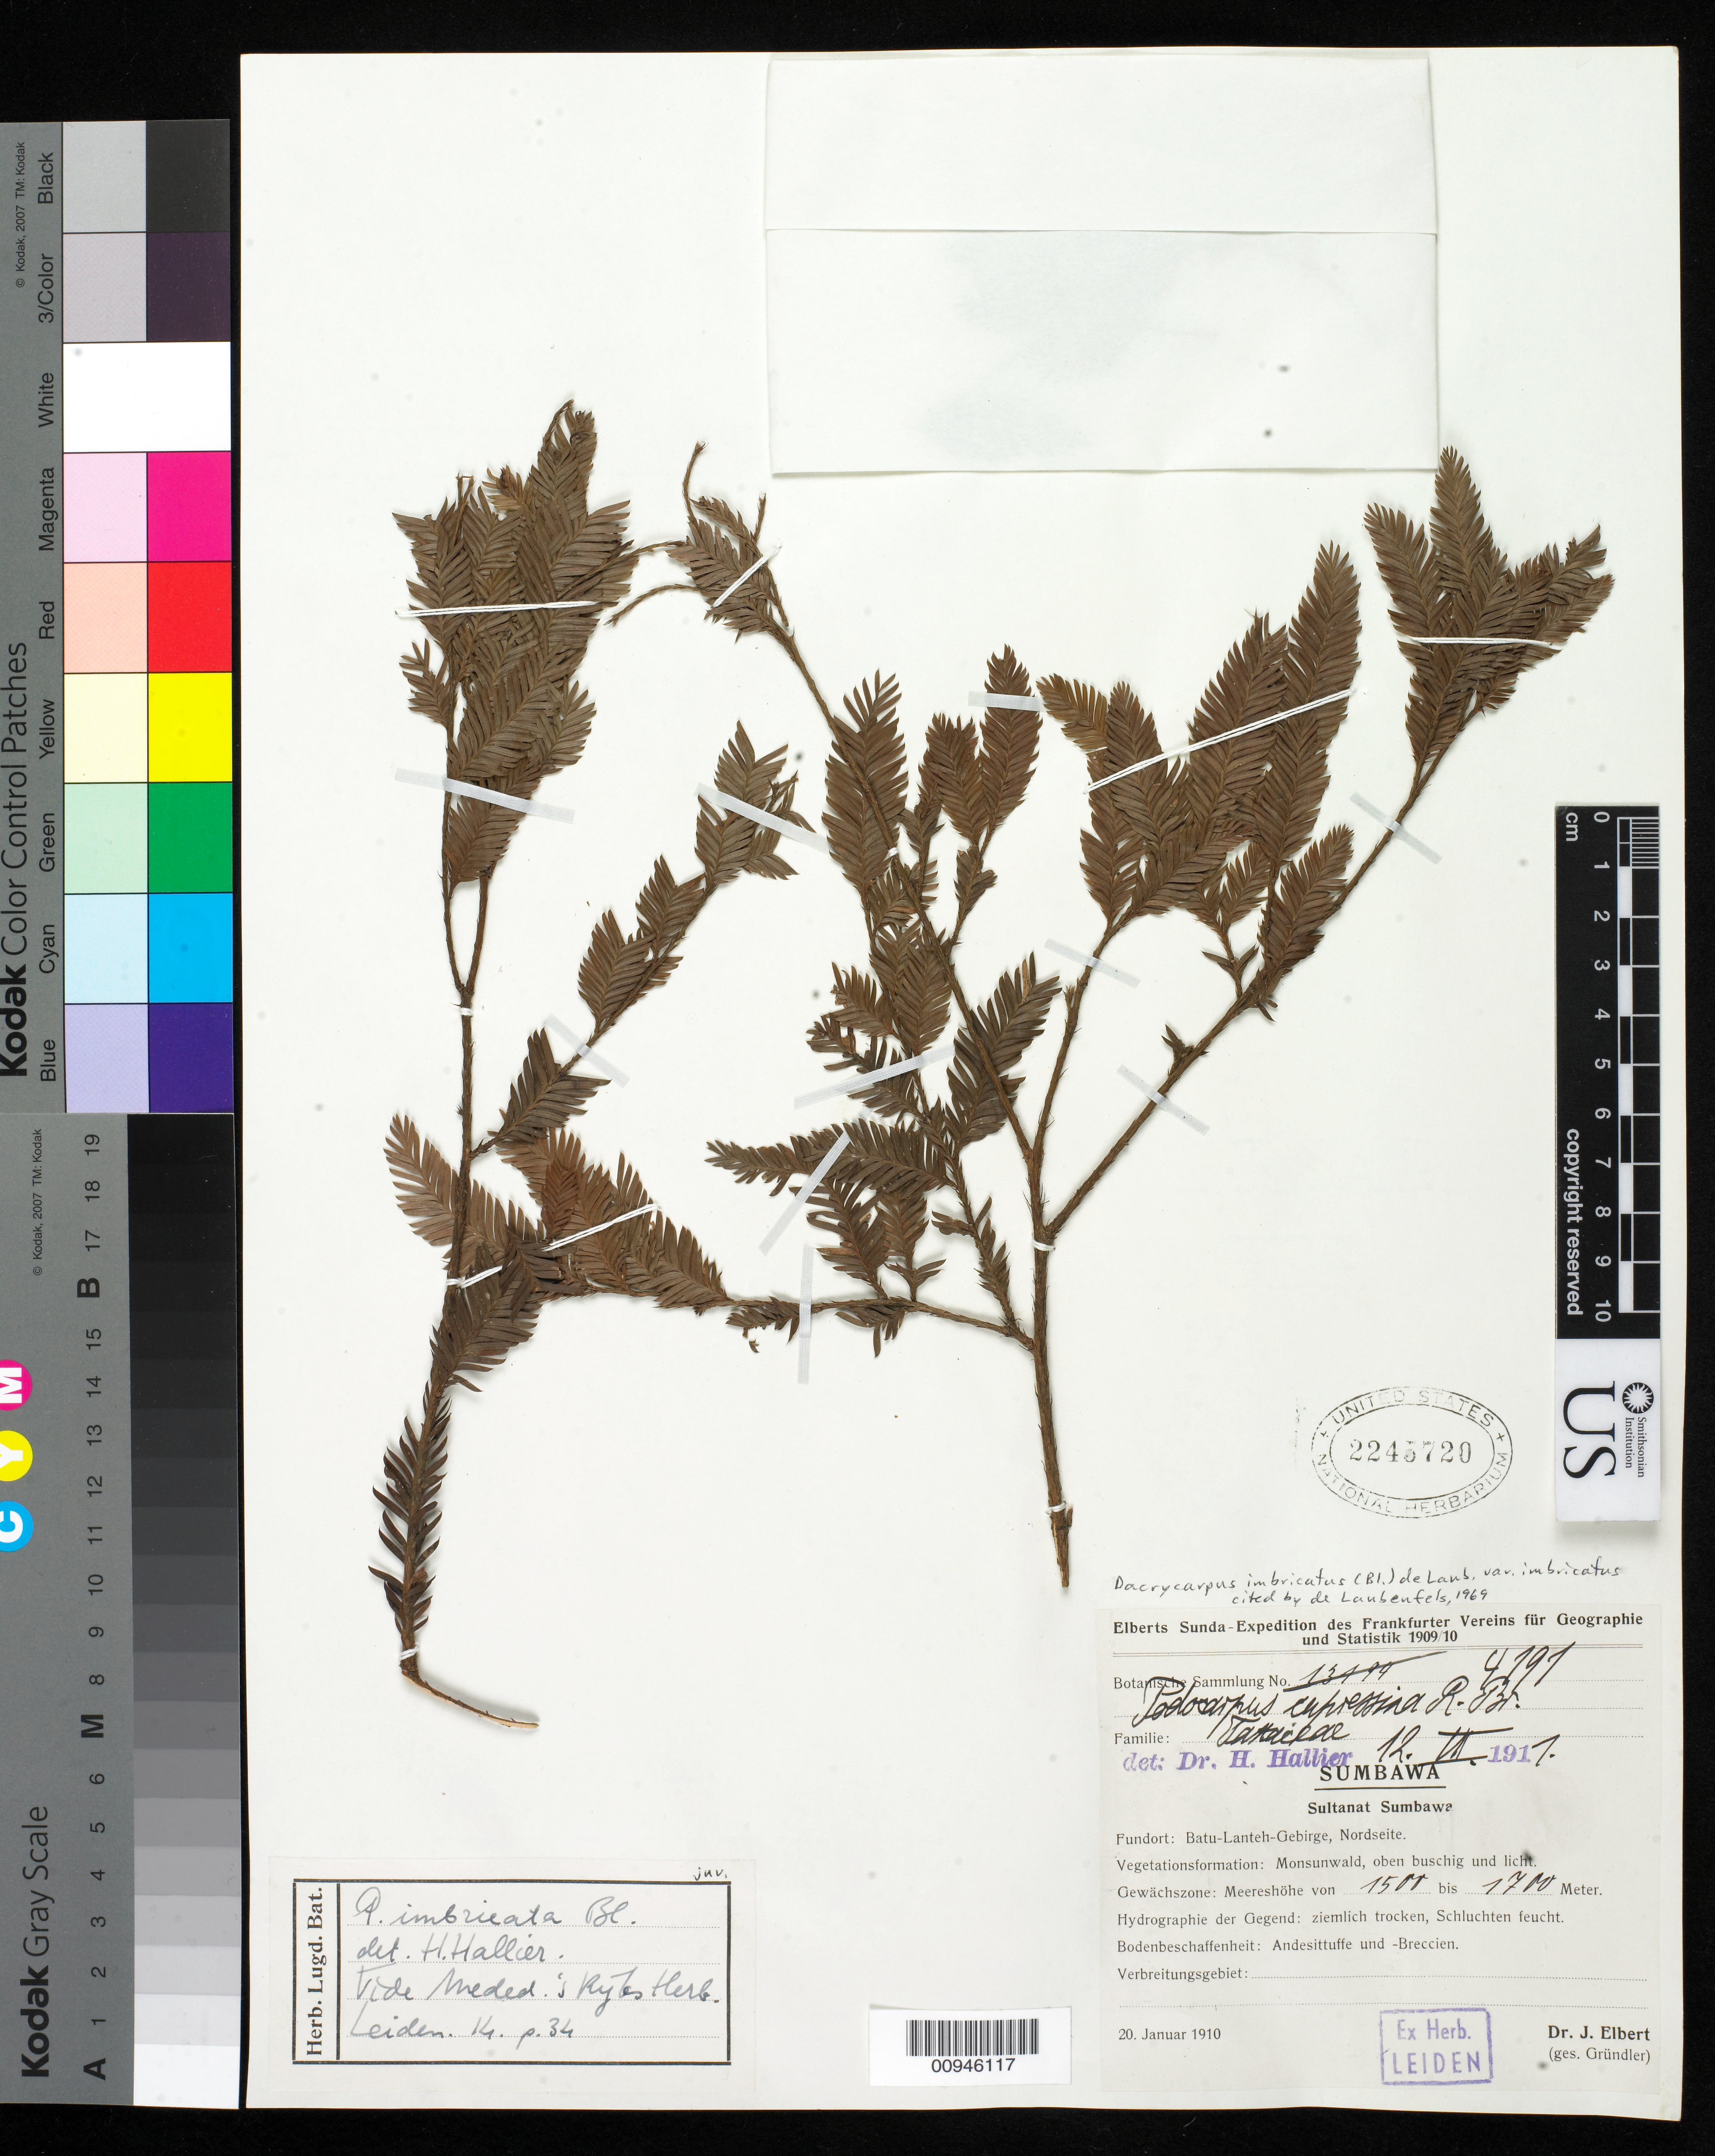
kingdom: Plantae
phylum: Tracheophyta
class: Pinopsida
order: Pinales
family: Podocarpaceae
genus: Dacrycarpus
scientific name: Dacrycarpus imbricatus var. imbricatus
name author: (Blume) de Laub.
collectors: J. Elbert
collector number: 4191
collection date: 1910-01-20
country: Indonesia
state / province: Nusa Tenggara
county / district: Nusa Tenggara Barat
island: Sumbawa I.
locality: Batu-Lanteh- Gebirge, northern side.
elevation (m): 1500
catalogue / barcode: US 2245720